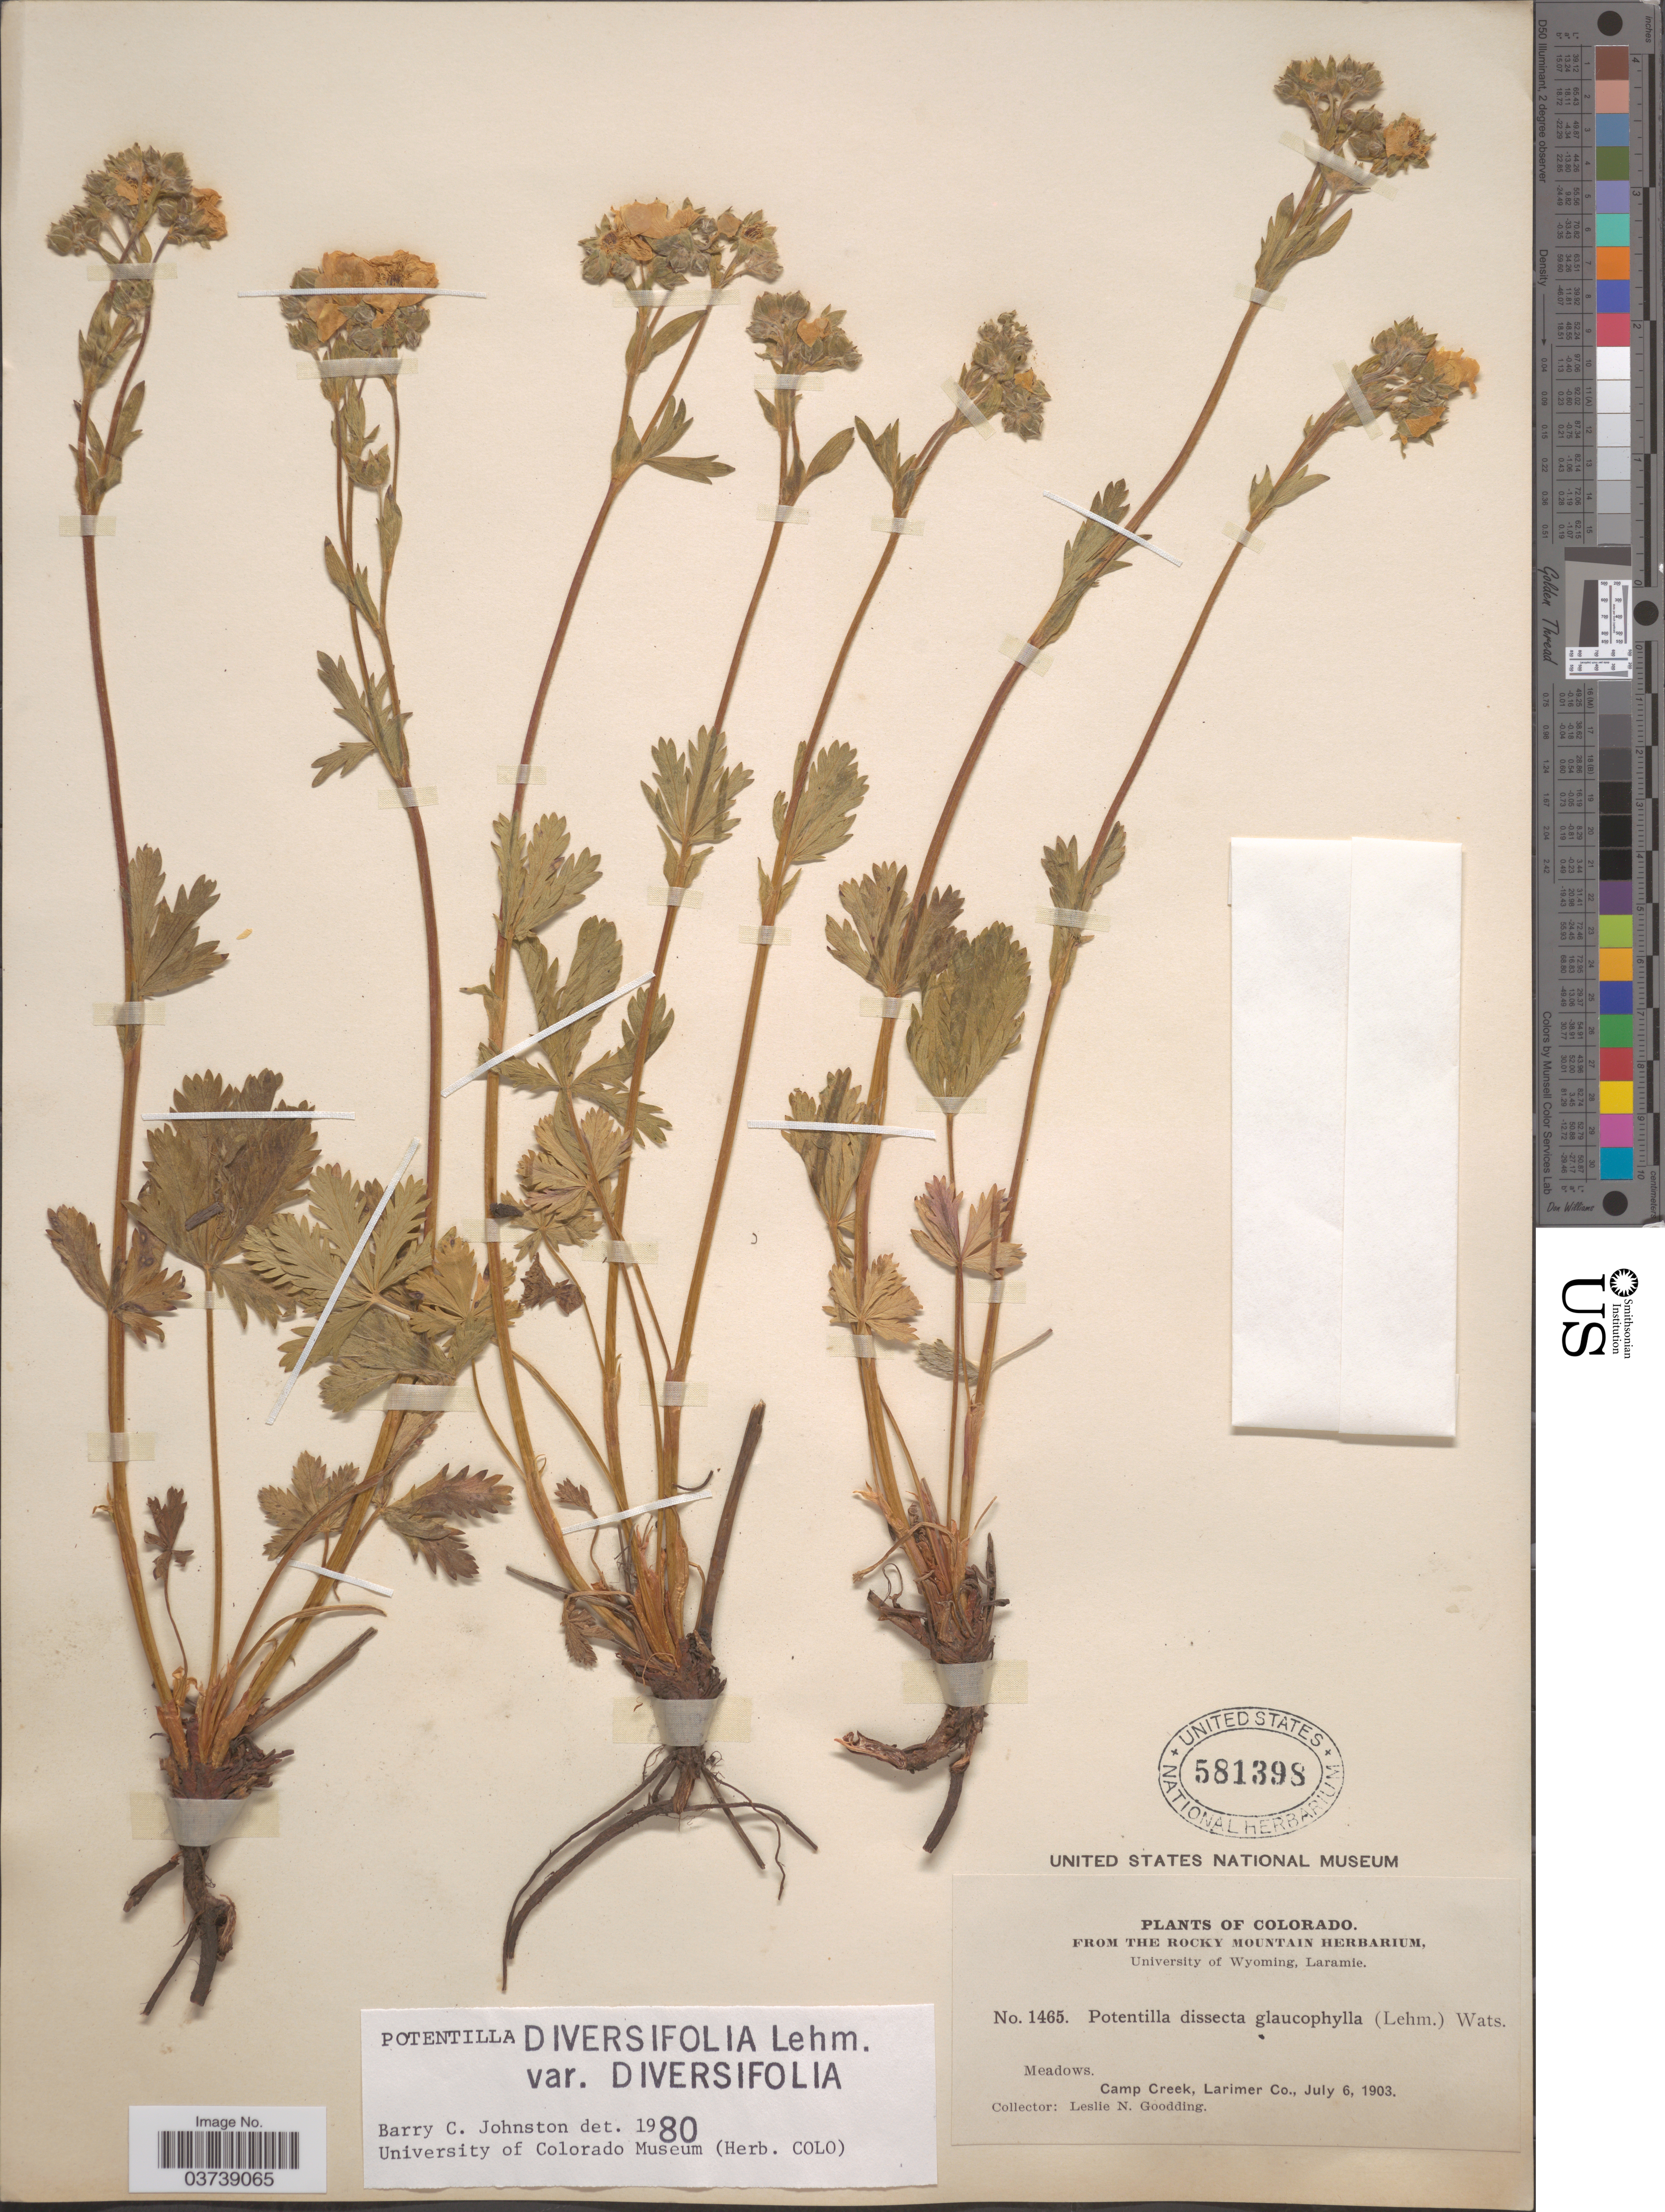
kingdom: Plantae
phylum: Tracheophyta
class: Magnoliopsida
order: Rosales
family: Rosaceae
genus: Potentilla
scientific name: Potentilla diversifolia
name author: Lehm.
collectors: L. N. Goodding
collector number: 1465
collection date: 1903-07-06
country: United States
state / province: Colorado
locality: Camp Creek, Larimer Co.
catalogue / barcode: US 581398